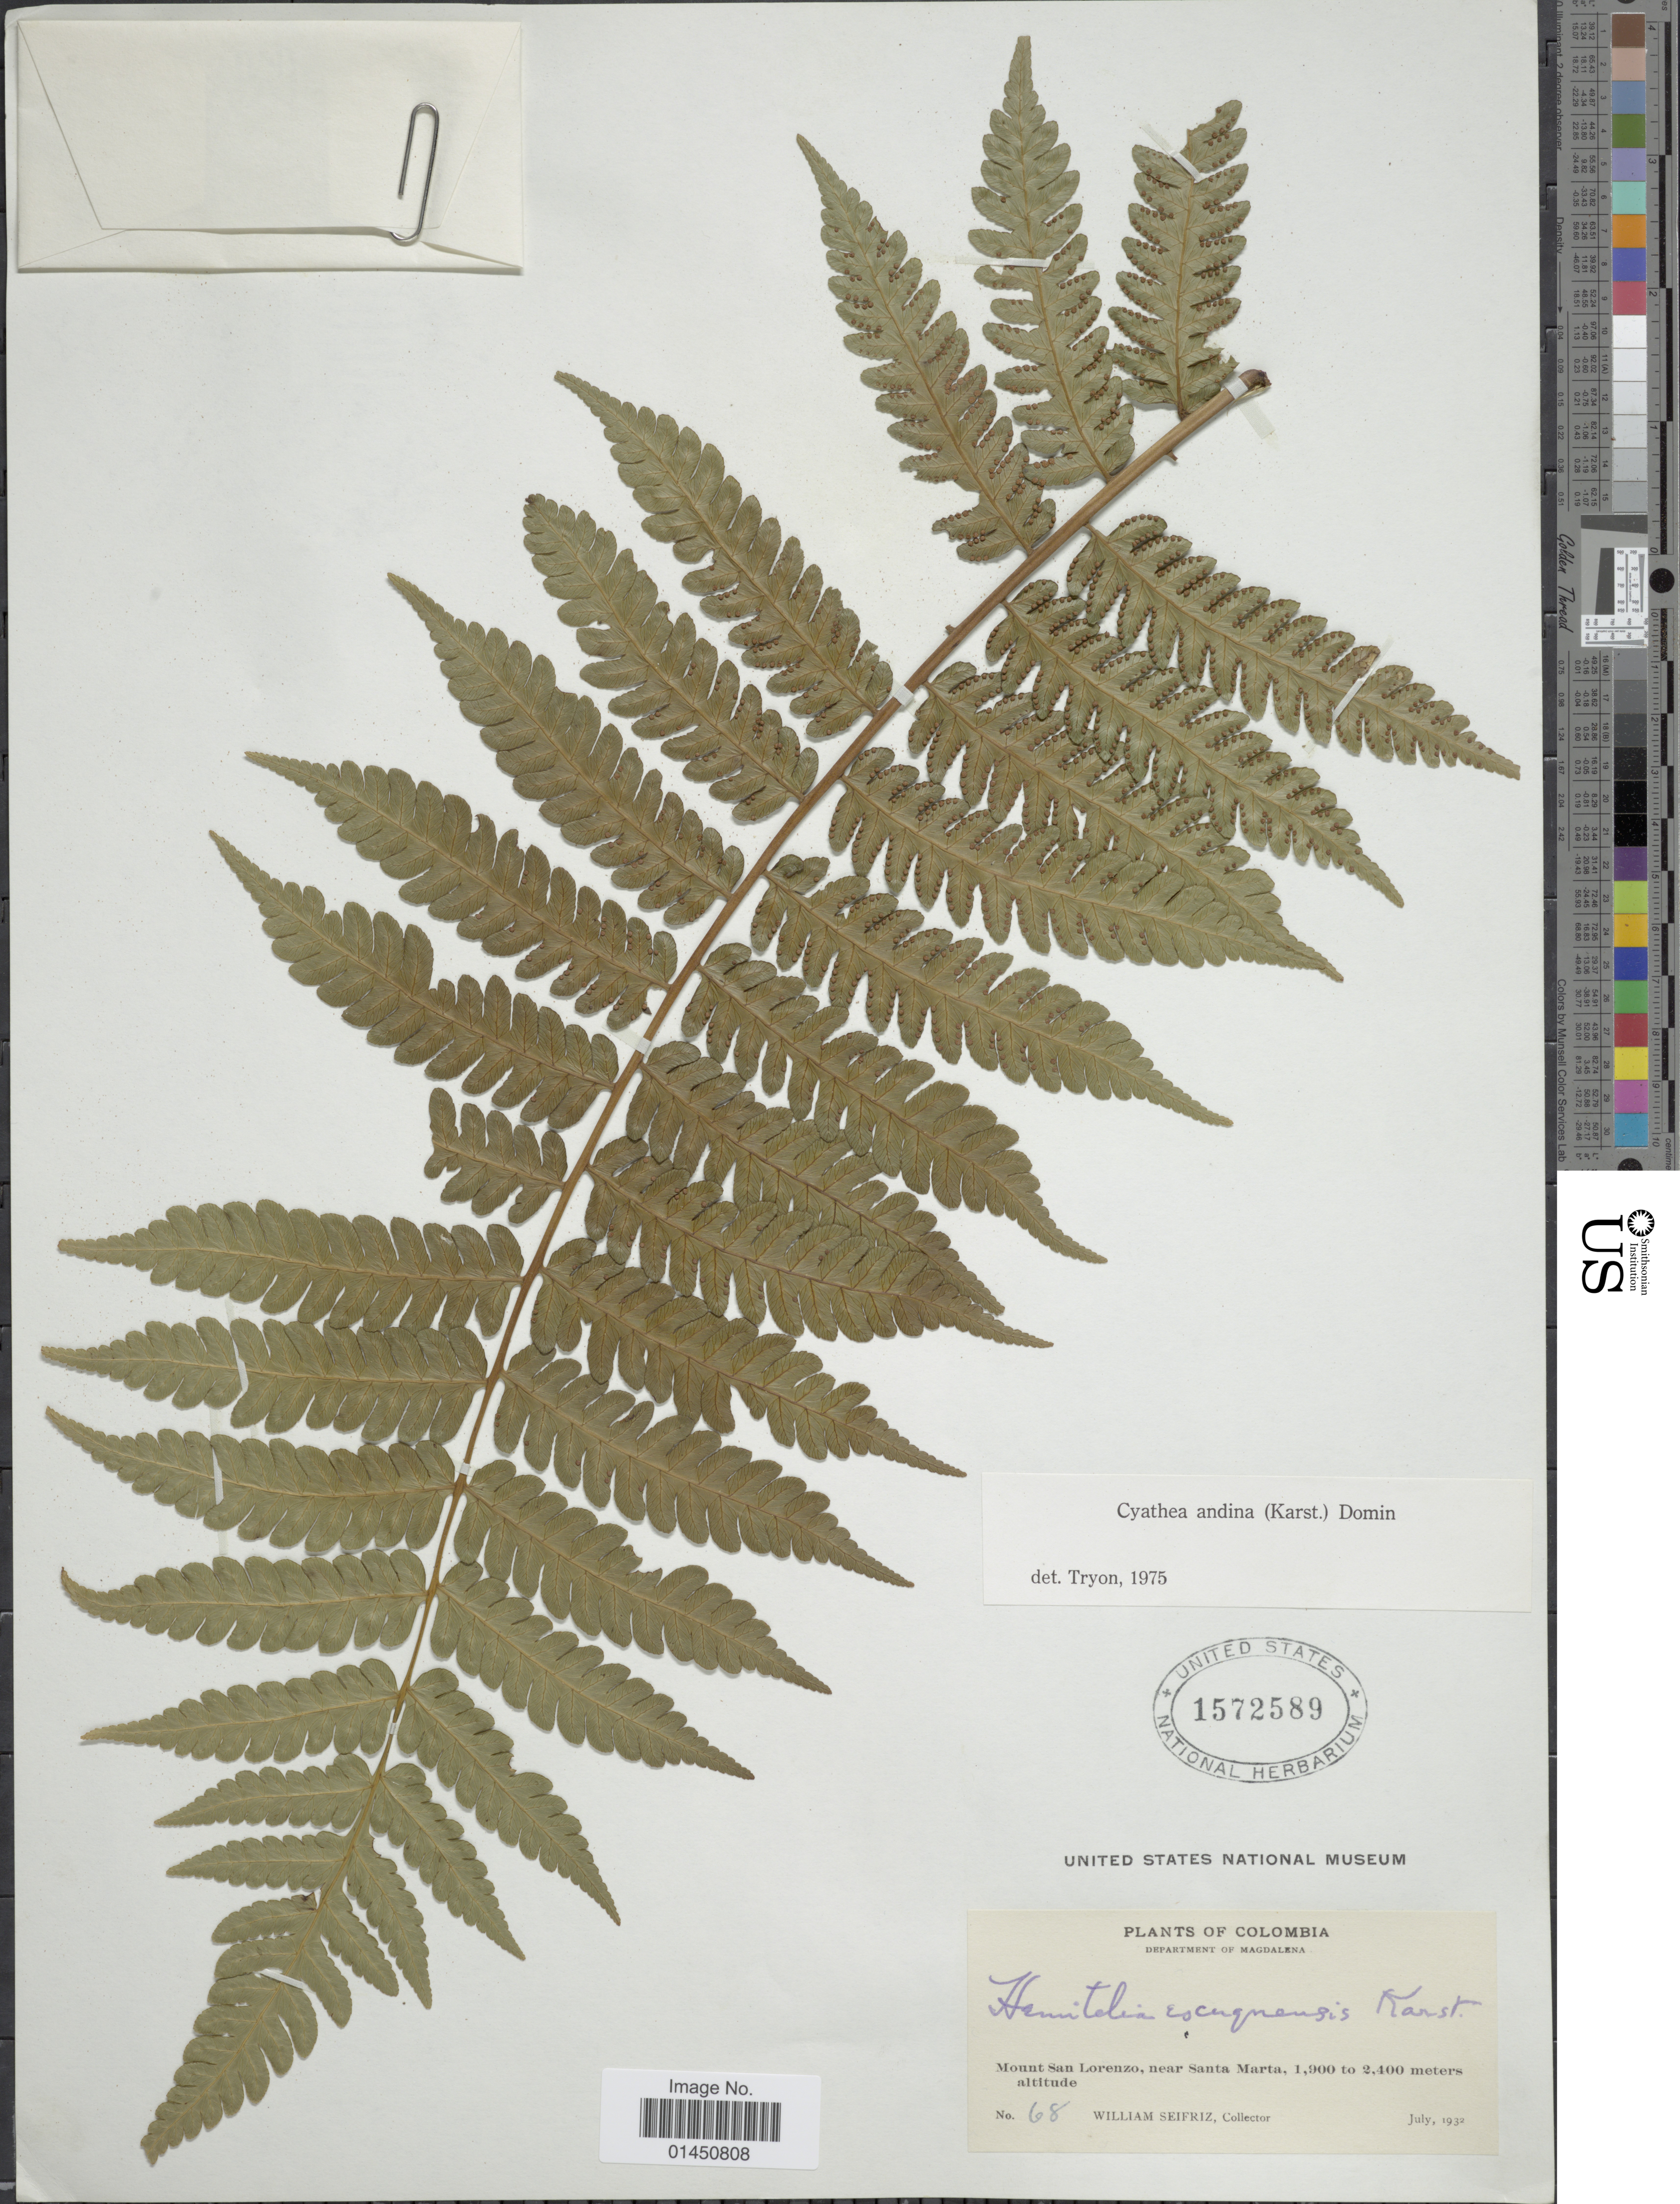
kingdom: Plantae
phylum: Tracheophyta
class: Polypodiopsida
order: Cyatheales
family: Cyatheaceae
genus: Cyathea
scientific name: Cyathea andina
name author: Domin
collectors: W. Seifriz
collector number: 68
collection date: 1932-07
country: Colombia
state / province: Magdalena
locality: Mount San Lorenzo, near Santa Marta.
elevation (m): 1900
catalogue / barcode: US 1572589